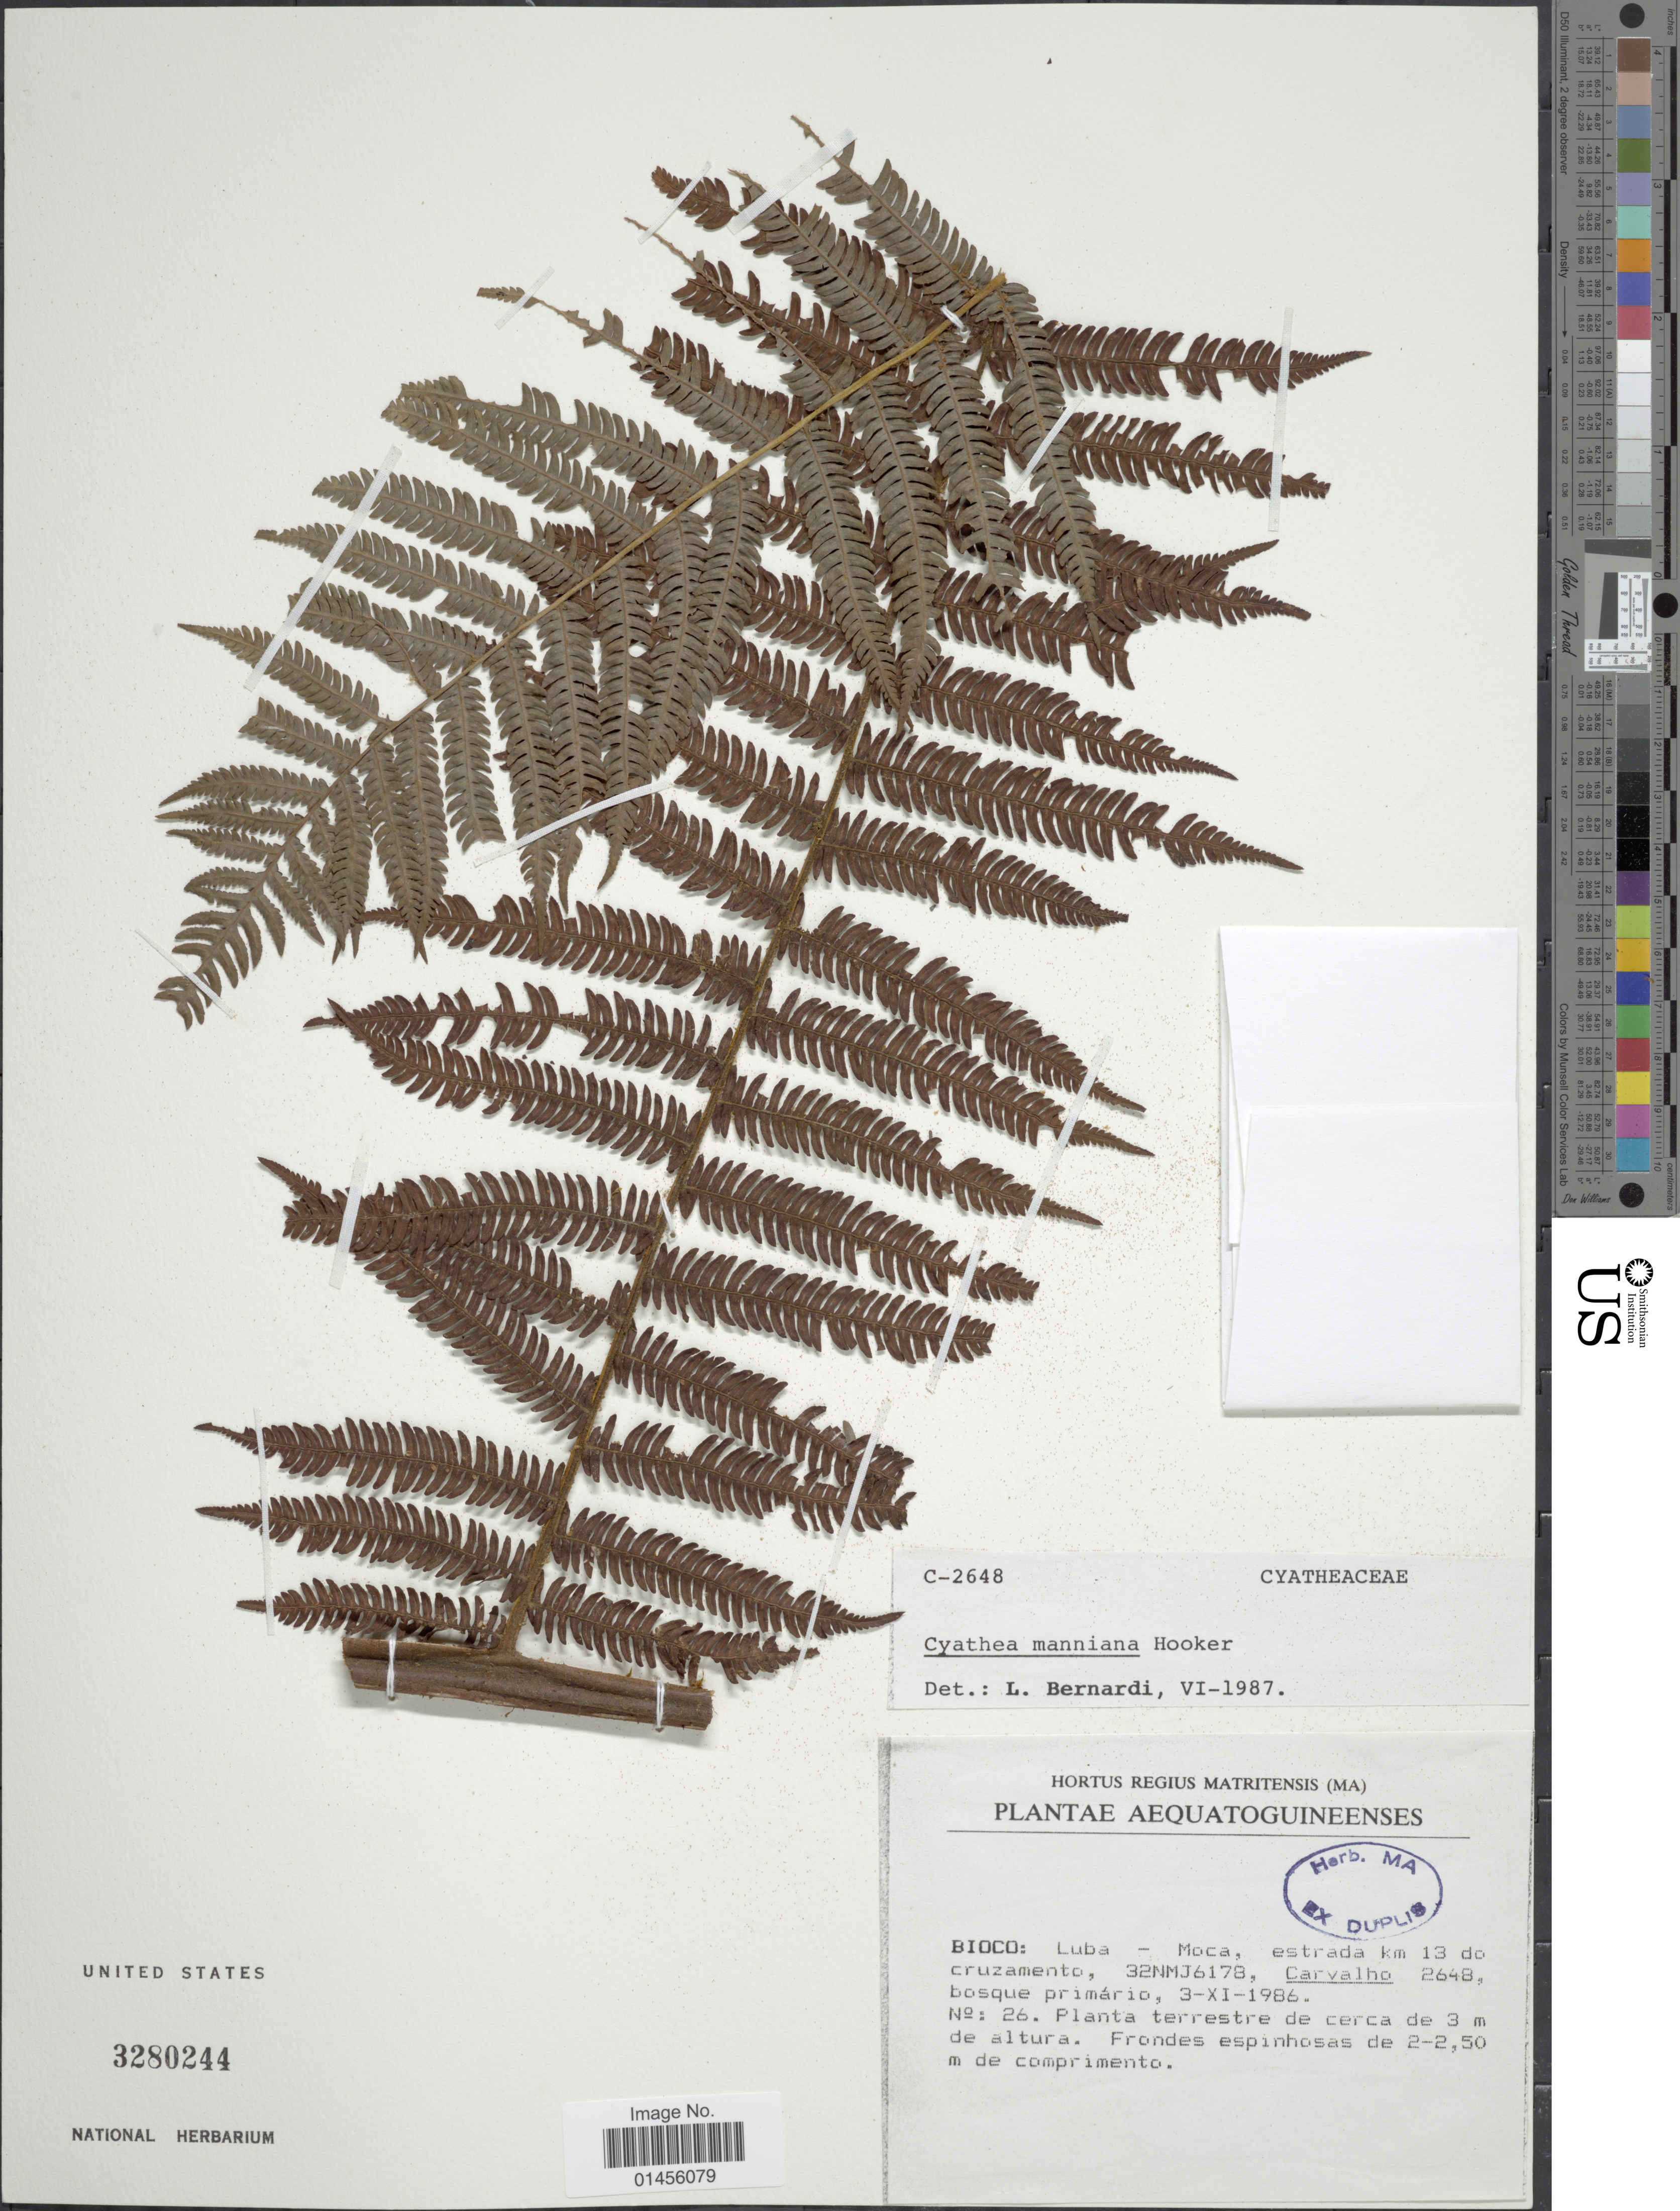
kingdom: Plantae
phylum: Tracheophyta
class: Polypodiopsida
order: Cyatheales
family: Cyatheaceae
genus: Alsophila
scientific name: Alsophila manniana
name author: (Hook.) R.M. Tryon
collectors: Carvalho, --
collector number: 2648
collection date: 1986-11-03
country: Equatorial Guinea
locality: Aequatoguineenses, Bioco: Luba - Moca, estrada km 13 do cruzamento, 32NMJ6178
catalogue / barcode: US 3280244